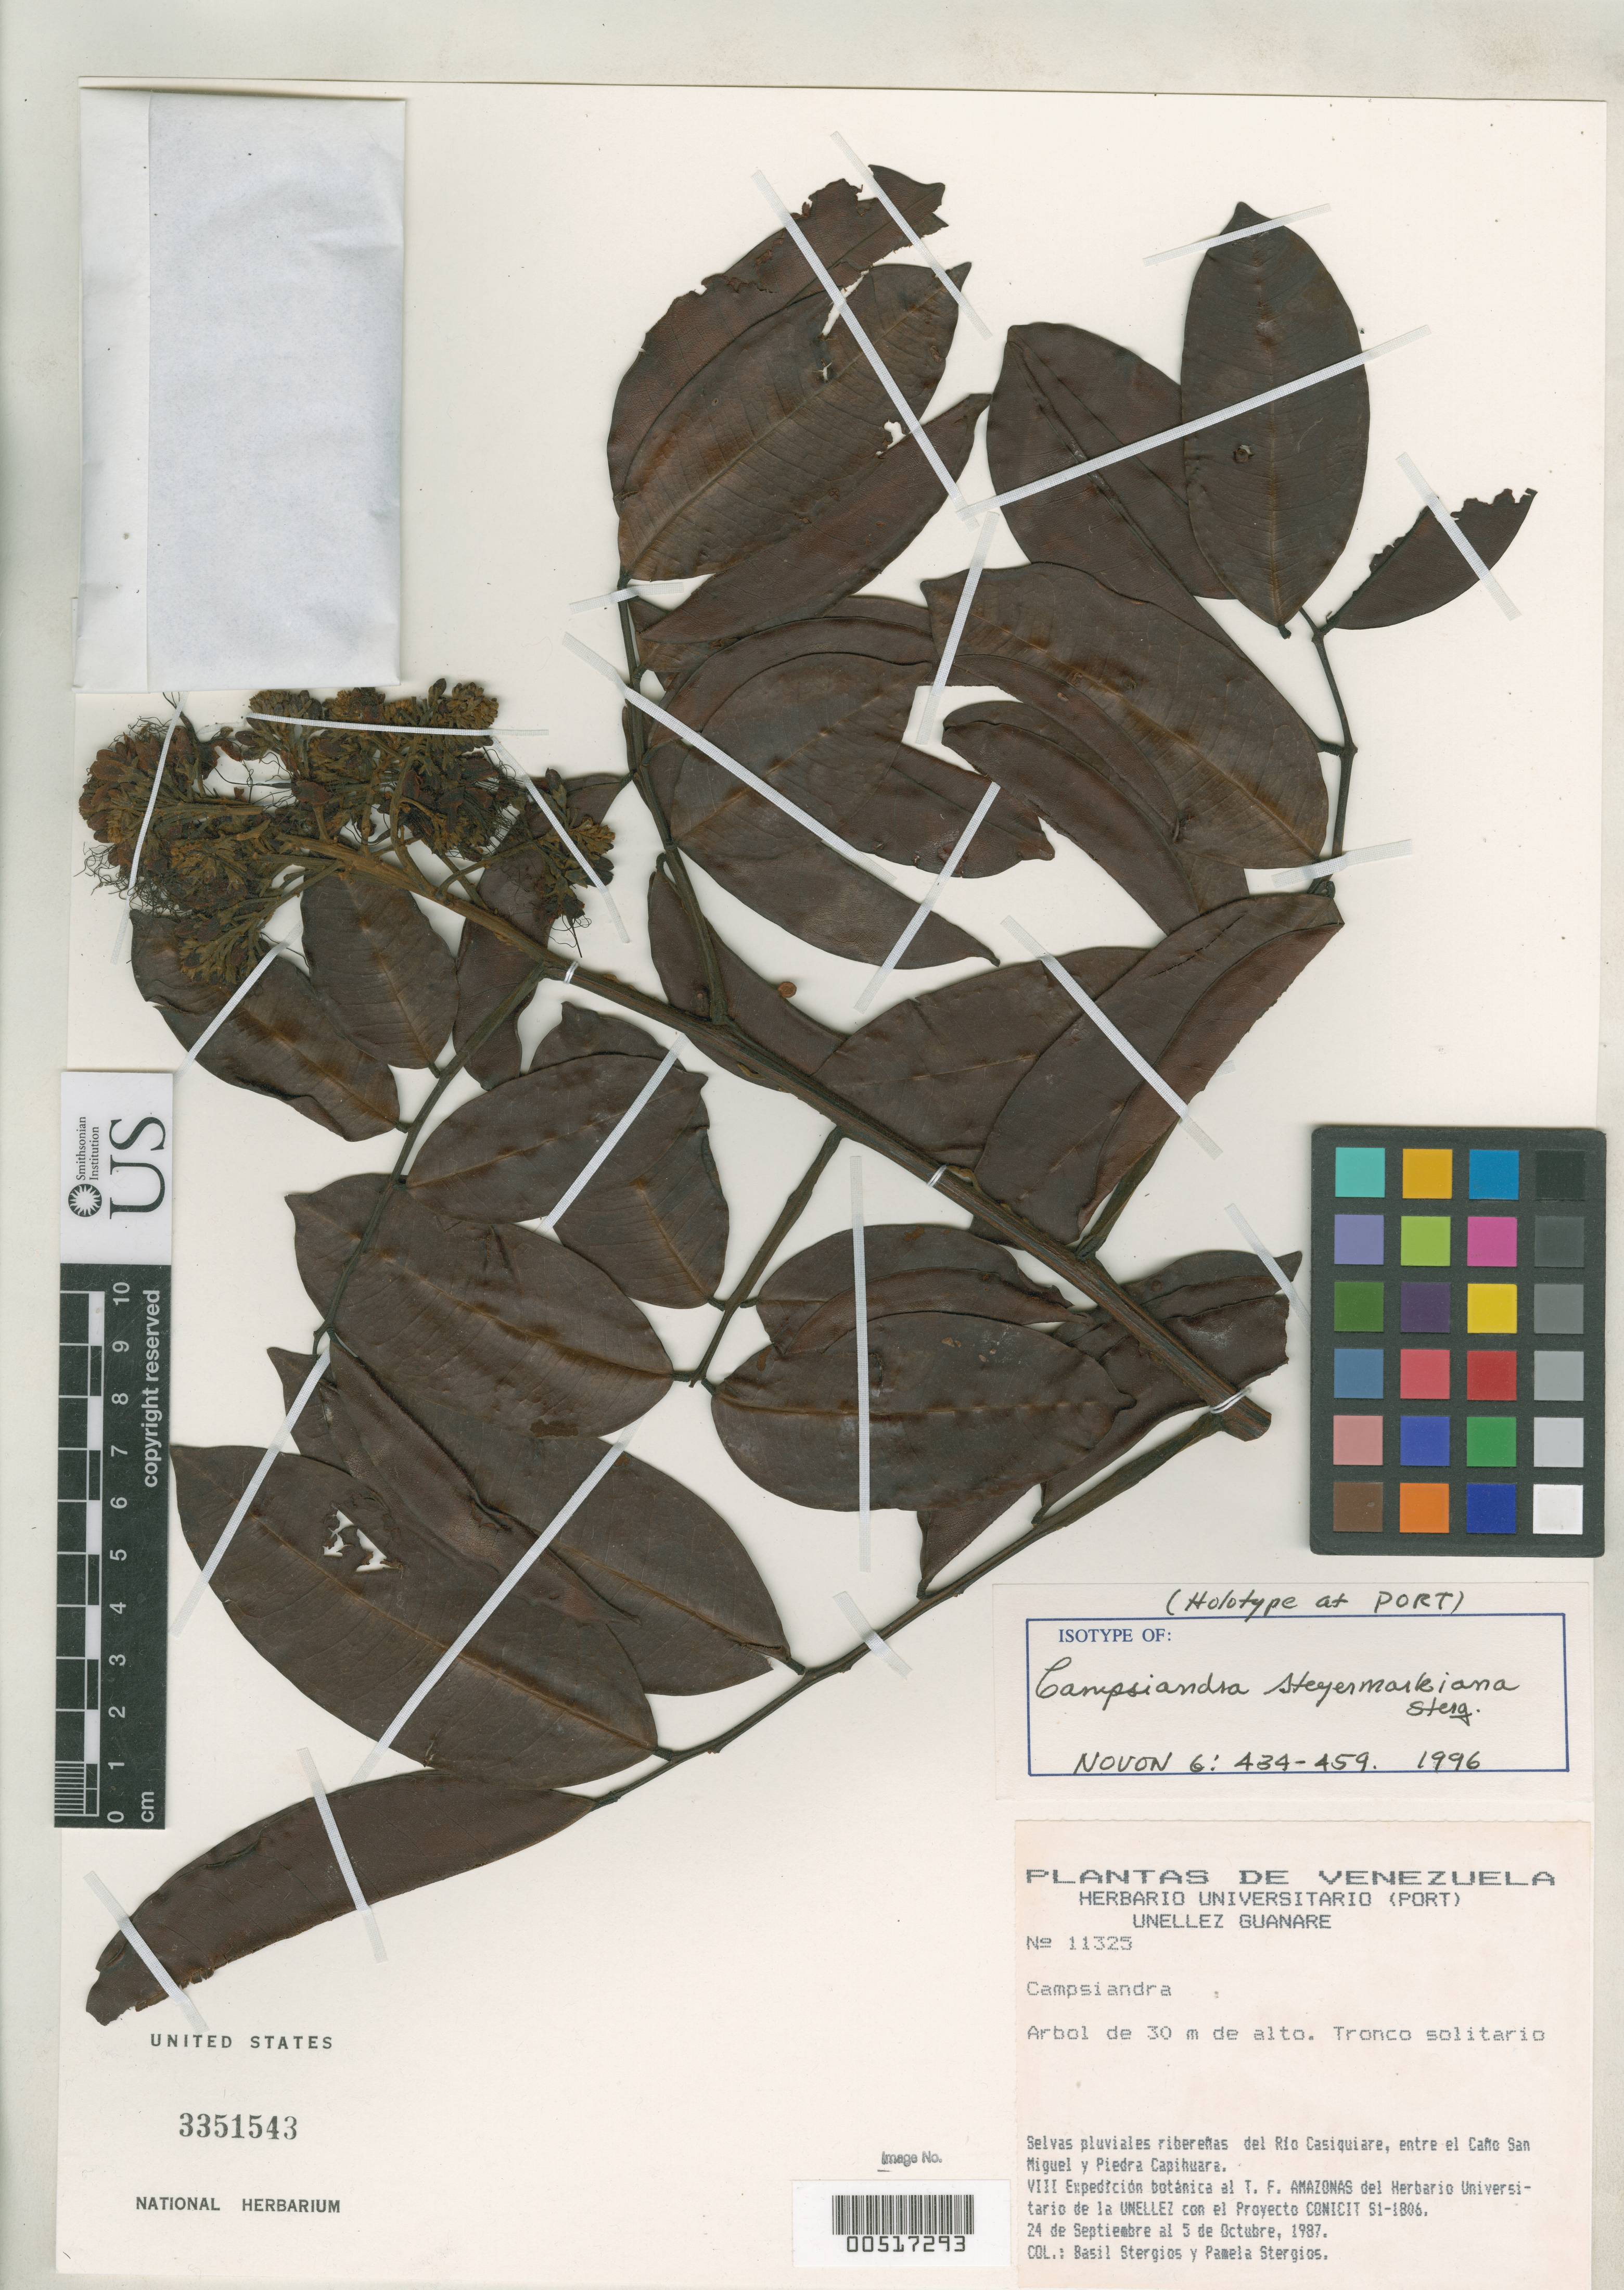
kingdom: Plantae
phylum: Tracheophyta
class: Magnoliopsida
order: Fabales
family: Fabaceae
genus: Campsiandra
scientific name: Campsiandra steyermarkiana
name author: Stergios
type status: Isotype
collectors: B. G. Stergios & P. Stergios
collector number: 11325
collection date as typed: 24 Sep 1987 to 05 Oct 1987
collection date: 1987-09-24/1987-10-05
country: Venezuela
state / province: Amazonas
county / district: Río Negro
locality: Rio Casiquiare, entre El Cano San Miquel & piedra Capihuara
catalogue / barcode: US 3351543